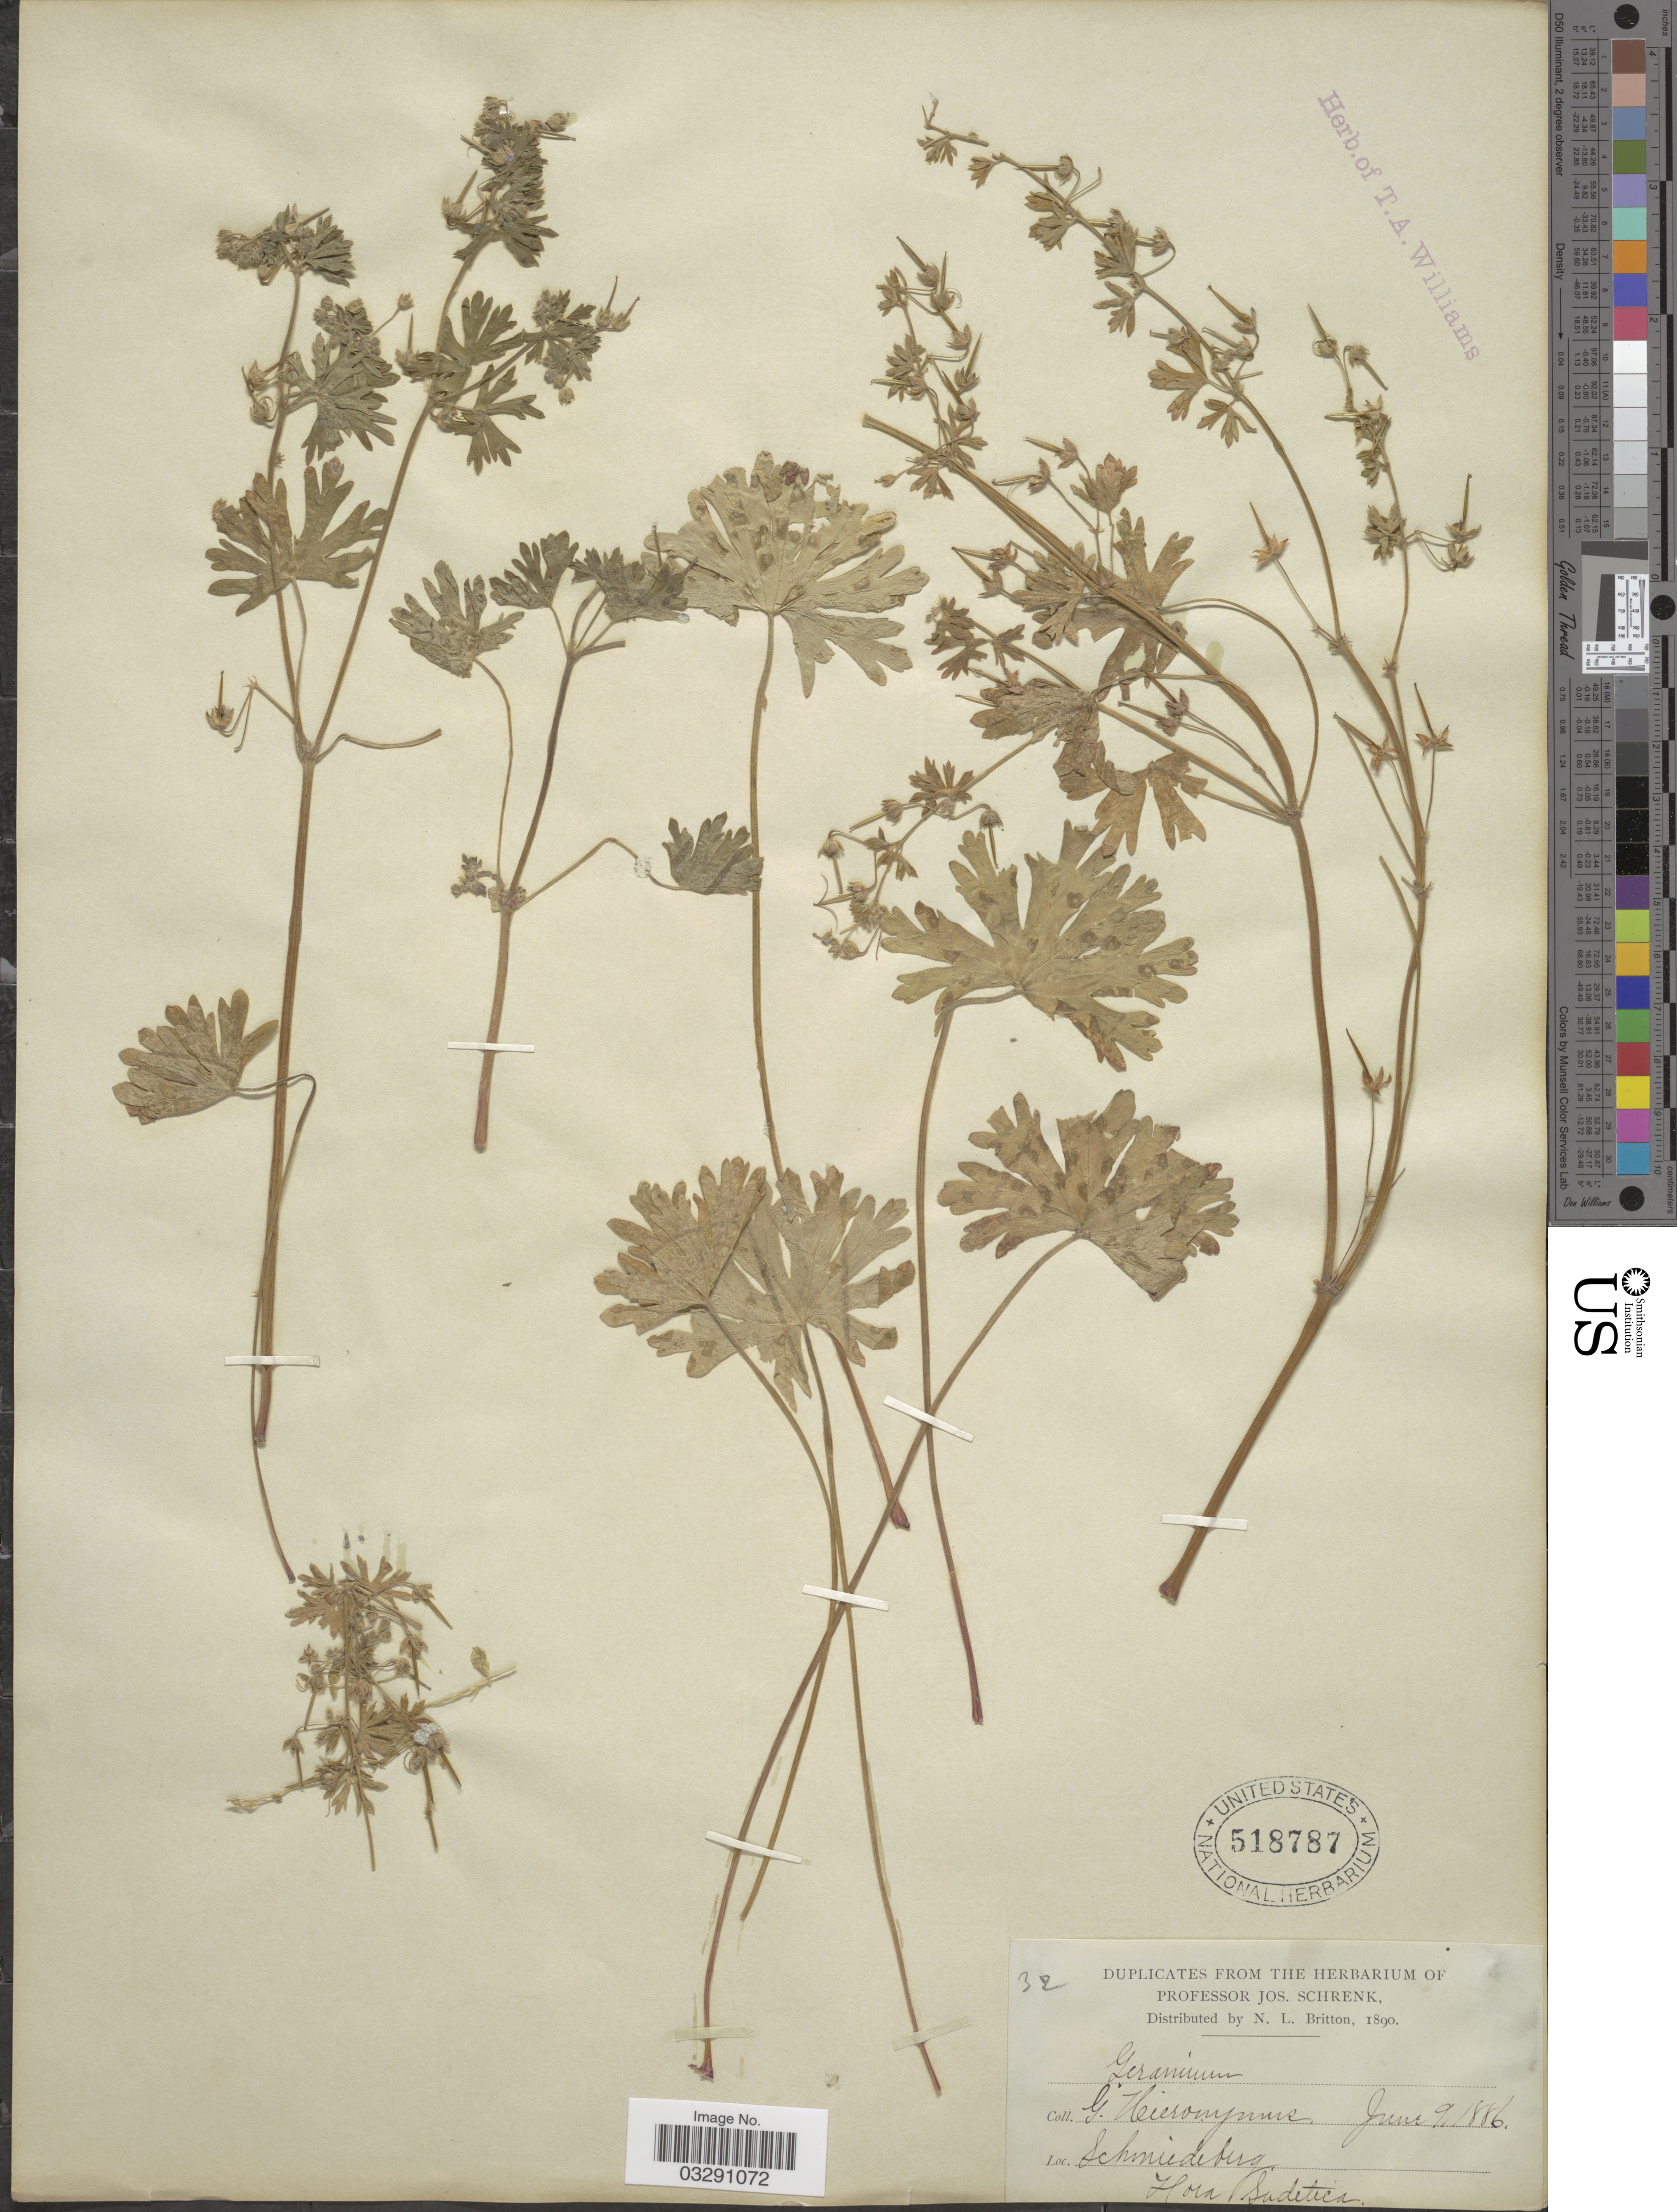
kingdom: Plantae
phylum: Tracheophyta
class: Magnoliopsida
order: Geraniales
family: Geraniaceae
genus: Geranium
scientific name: Geranium sp.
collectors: G. H. Hieronymus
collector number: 32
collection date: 1886-06-09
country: Czechia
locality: Schmiedeberg. Sudetica.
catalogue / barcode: US 518787